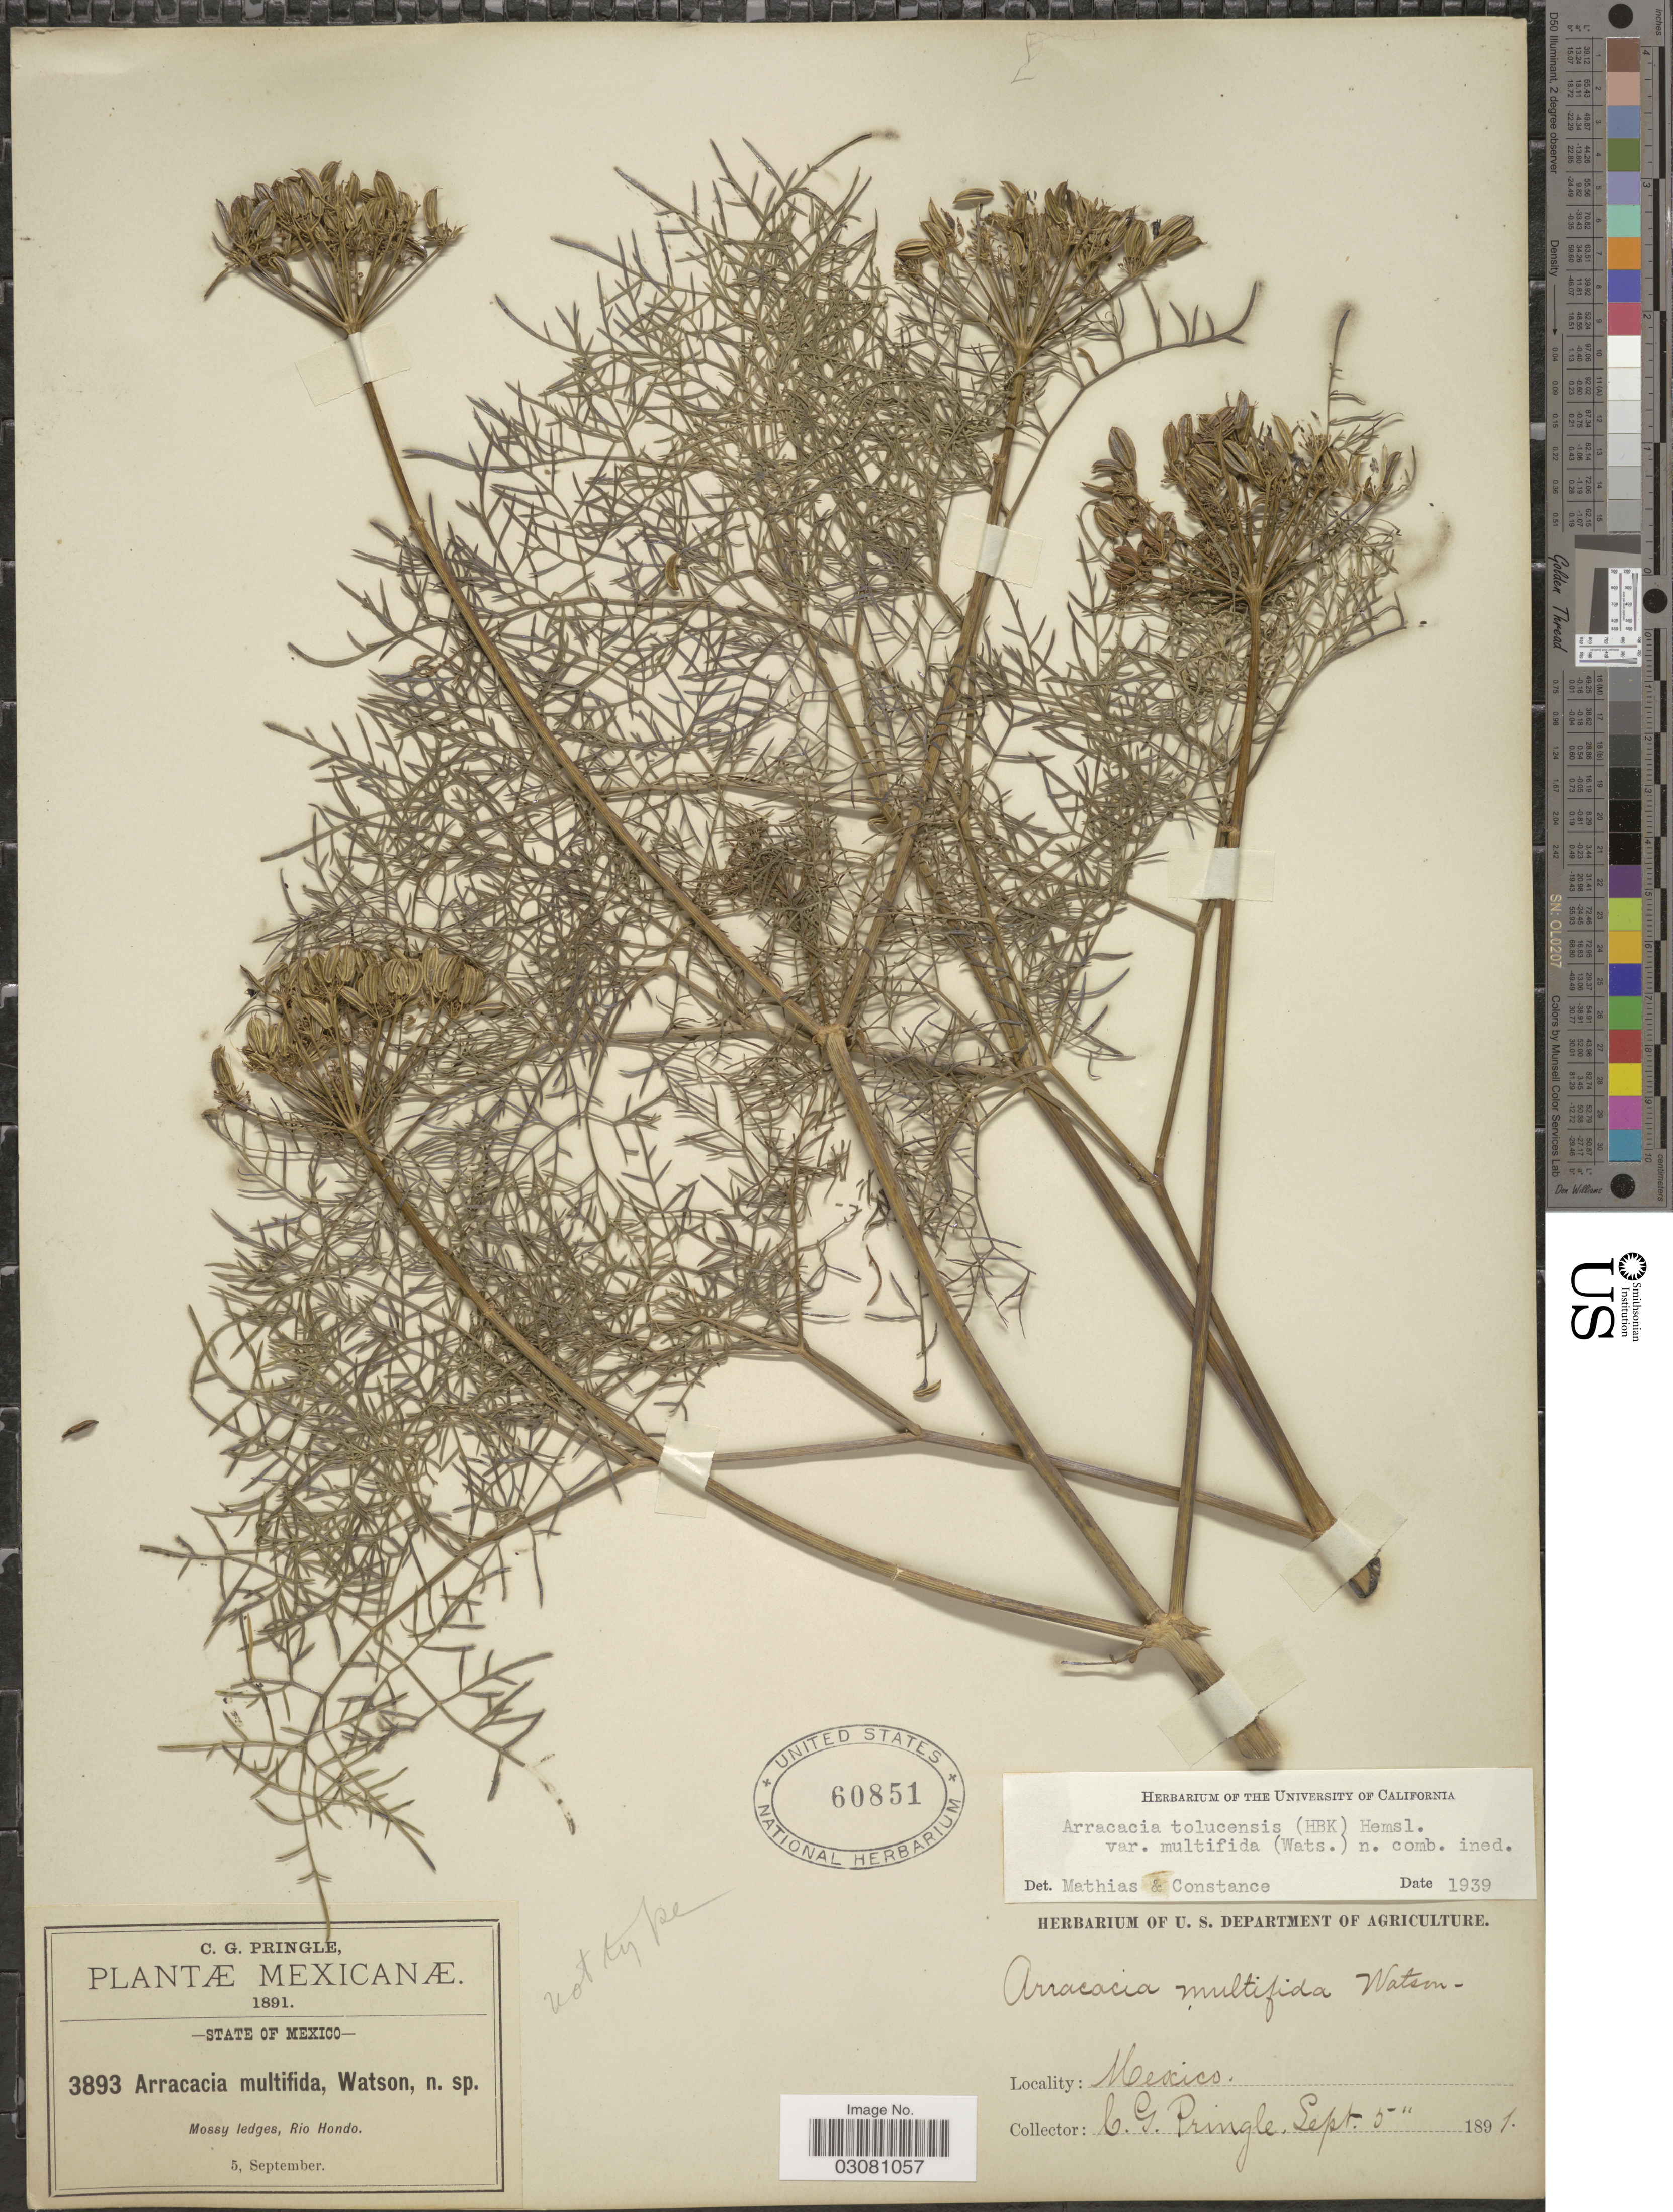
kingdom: Plantae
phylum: Tracheophyta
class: Magnoliopsida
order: Apiales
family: Apiaceae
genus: Arracacia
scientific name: Arracacia tolucensis var. multifida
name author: (S. Watson) Mathias & Constance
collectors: C. G. Pringle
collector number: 3893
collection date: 1891-09-05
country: Mexico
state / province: México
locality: State of Mexico. Mossy ledges, Rio Hondo.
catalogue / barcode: US 60851